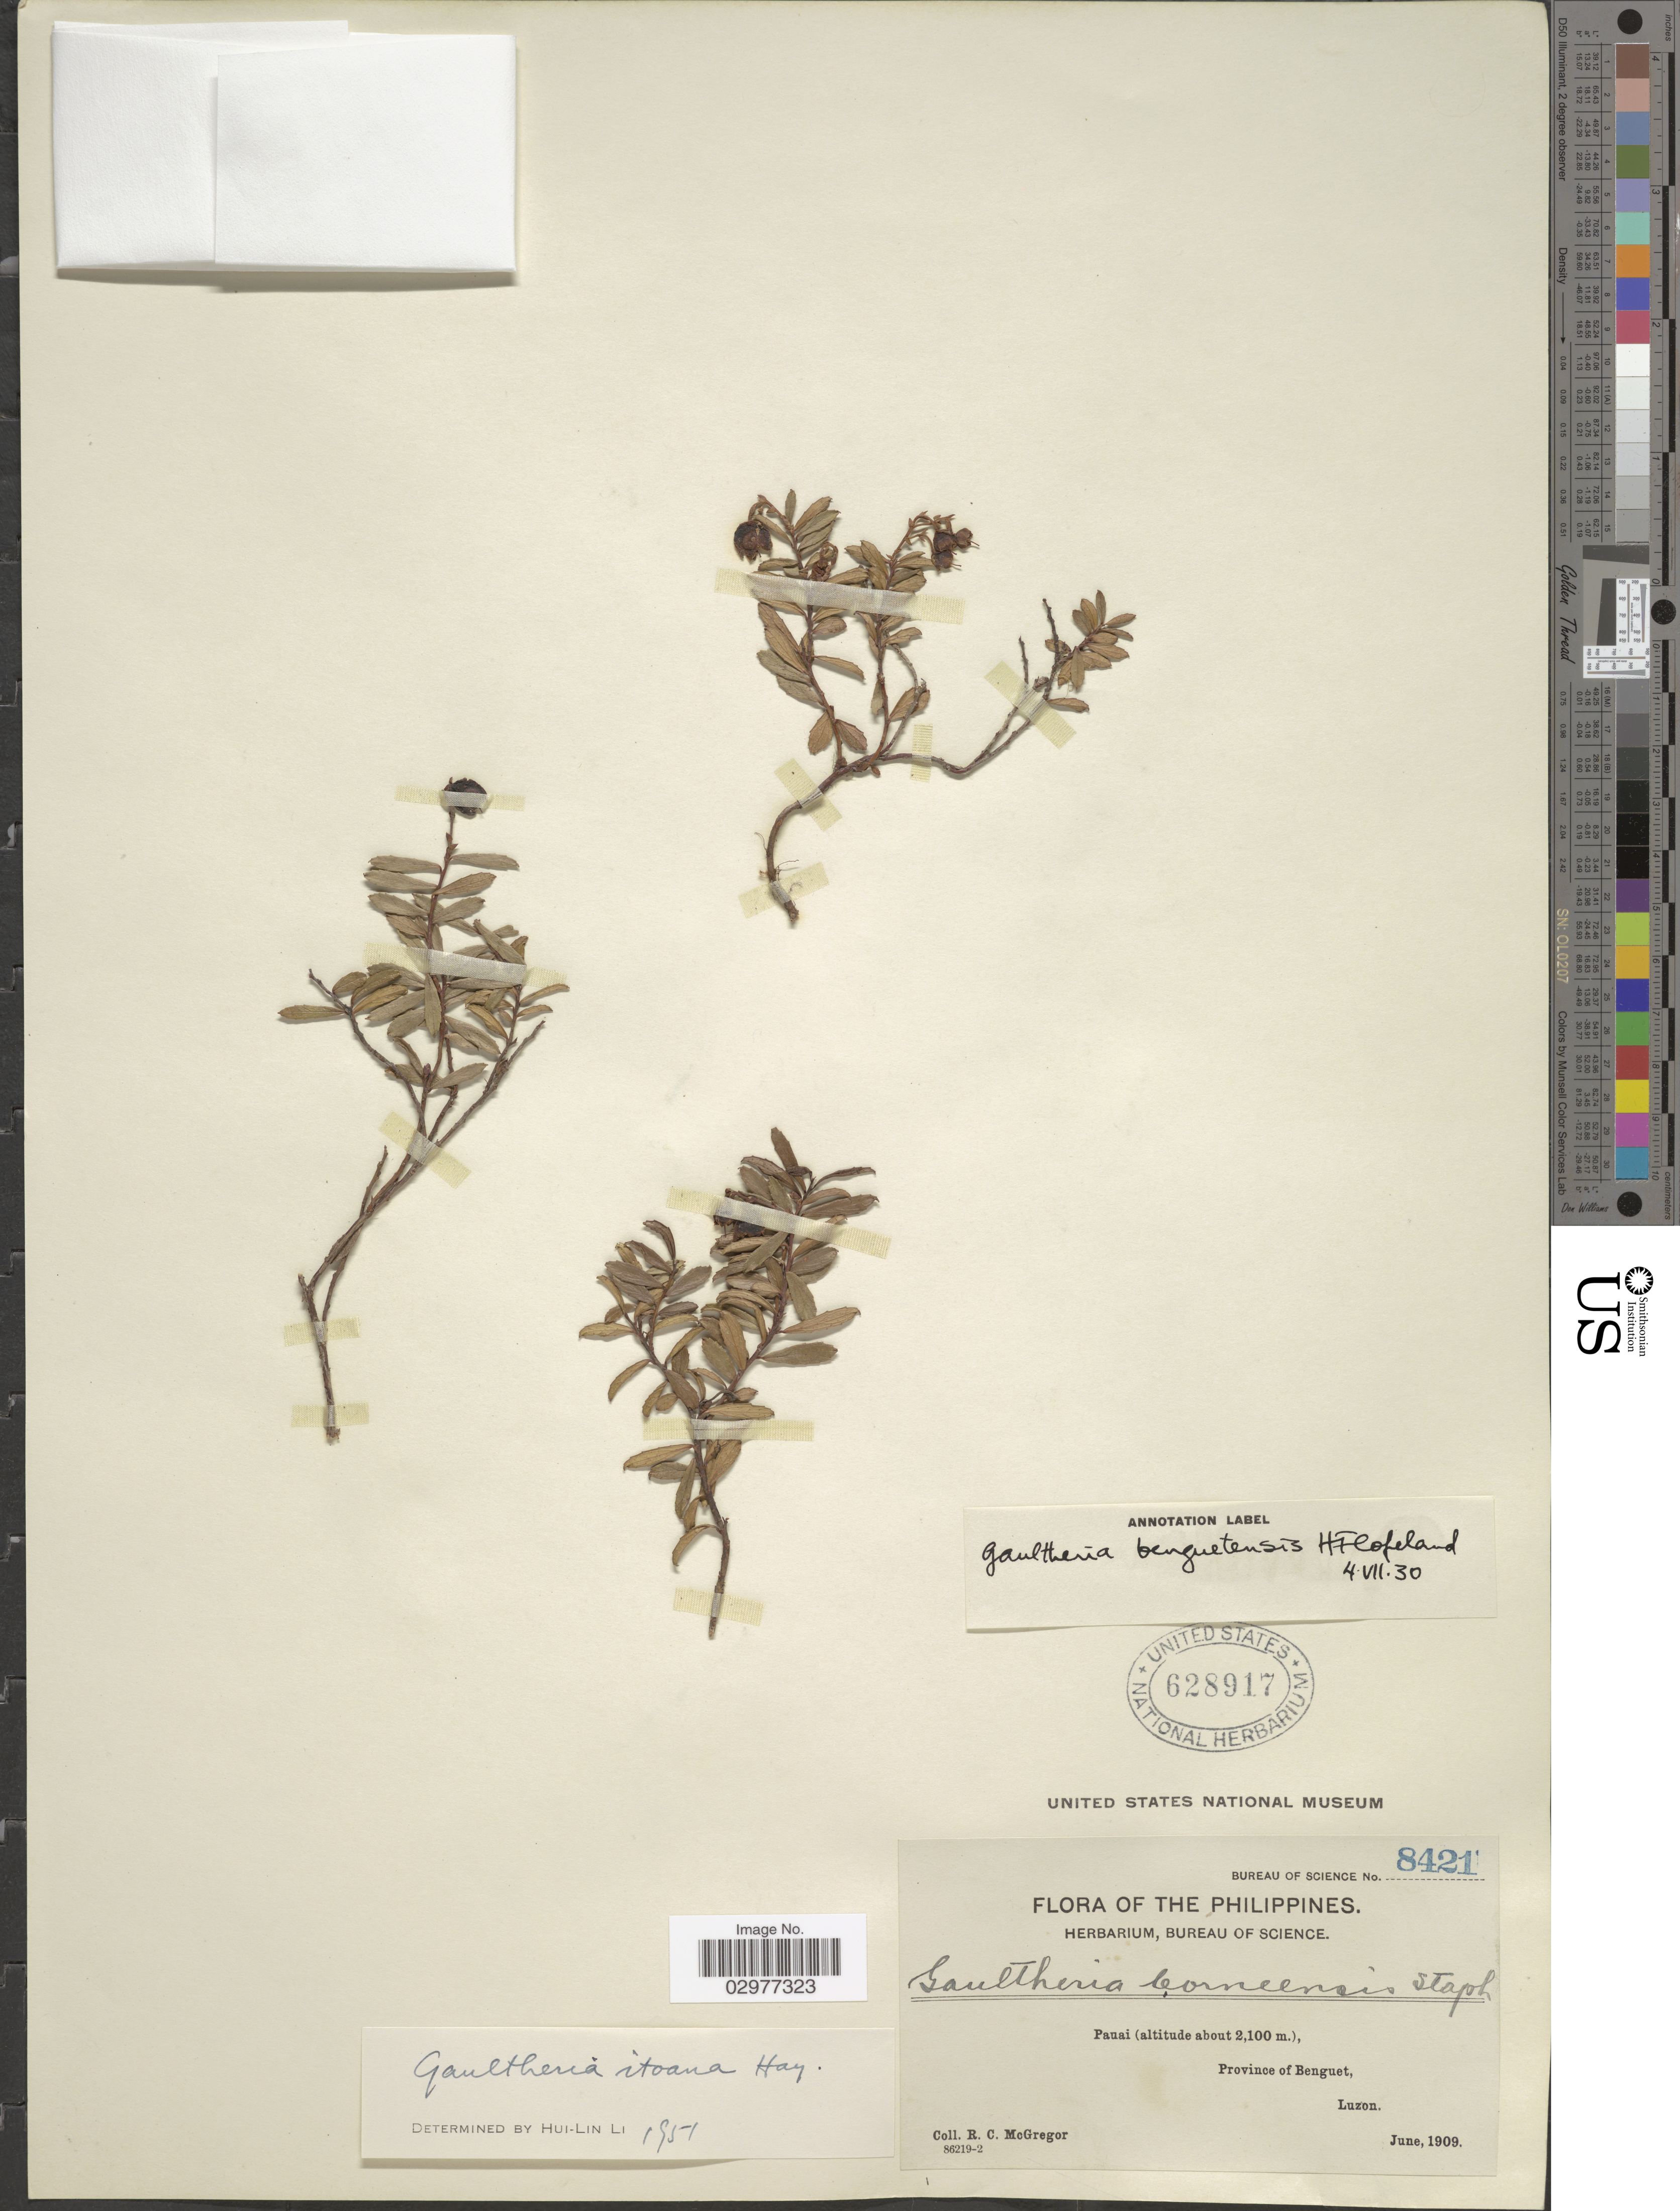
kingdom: Plantae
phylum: Tracheophyta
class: Magnoliopsida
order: Ericales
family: Ericaceae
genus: Gaultheria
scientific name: Gaultheria itoana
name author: Hayata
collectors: R. C. McGregor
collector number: Bureau of Science 8421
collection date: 1909-06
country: Philippines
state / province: Cordillera (Administrative Region)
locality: Pauai, Province of Benguet, Luzon.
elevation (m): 2100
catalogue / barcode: US 628917